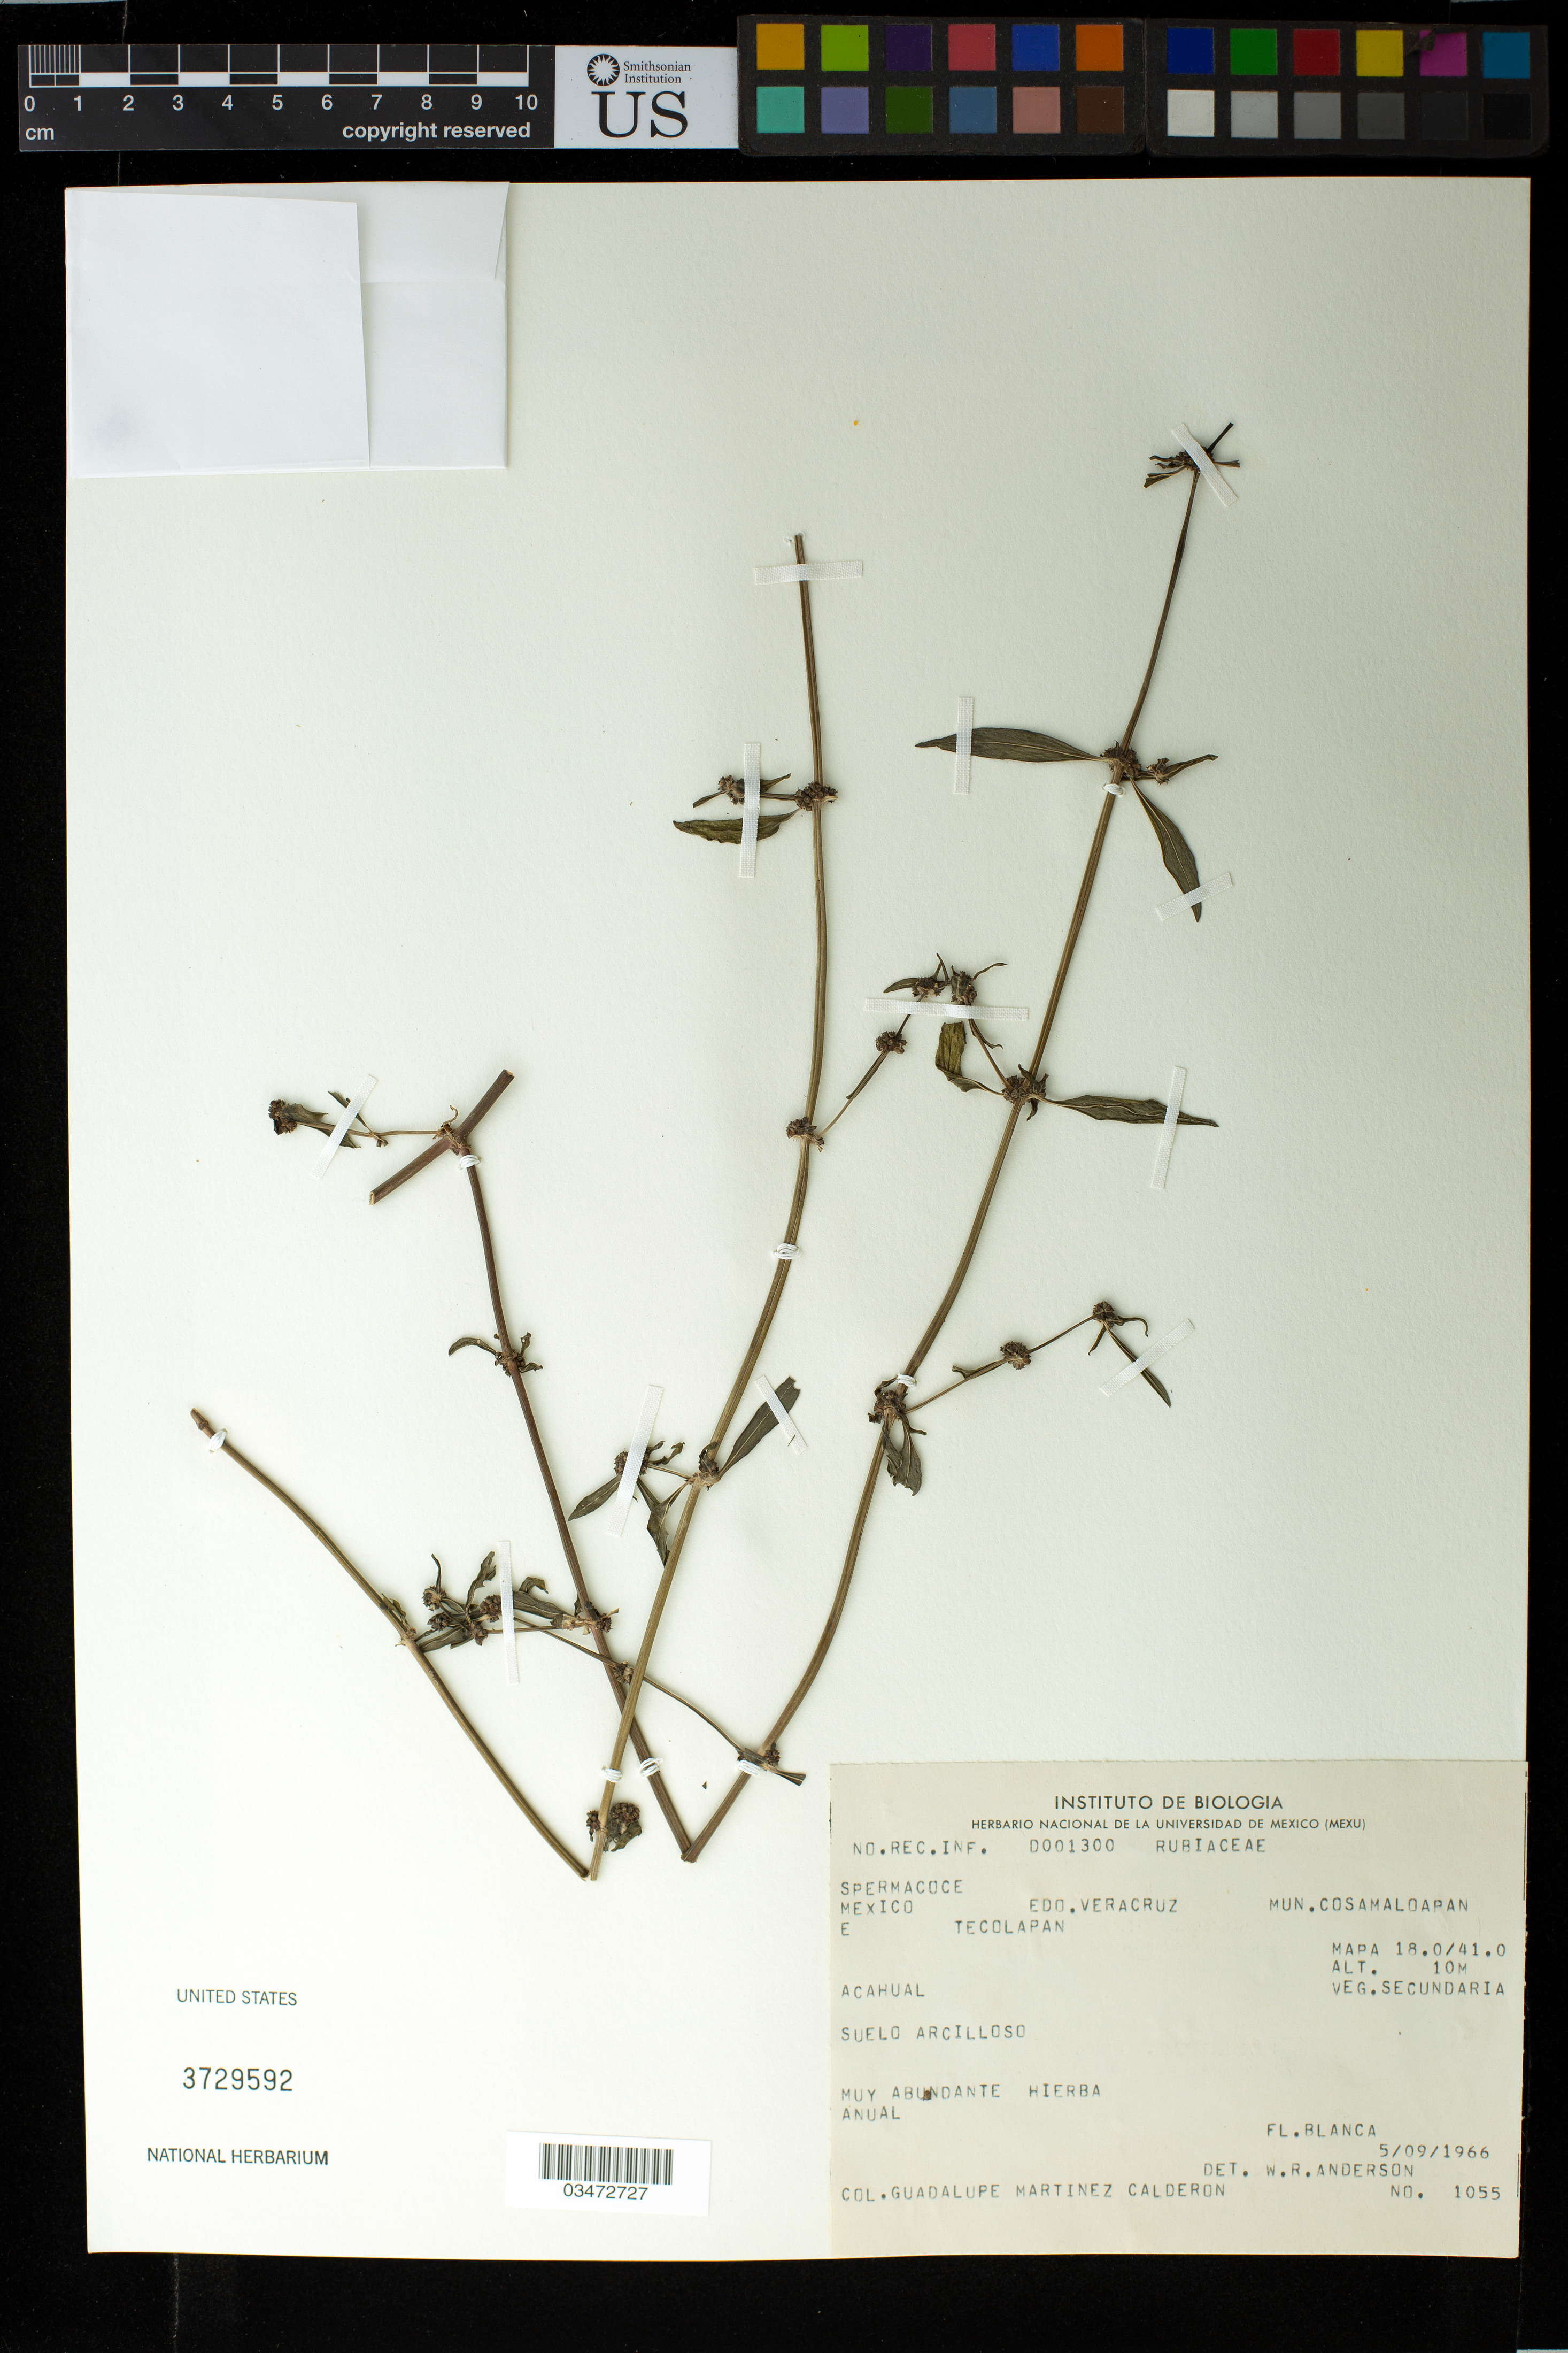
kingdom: Plantae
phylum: Tracheophyta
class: Magnoliopsida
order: Gentianales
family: Rubiaceae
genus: Spermacoce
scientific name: Spermacoce sp.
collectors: G. Martinez-C.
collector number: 1055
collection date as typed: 5 Sep 1966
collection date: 1966-09-05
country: Mexico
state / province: Veracruz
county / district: Cosamaloapan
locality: Ciudad Aleman Mun. Cosamaloapan Mapa 18.0/41.0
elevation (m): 10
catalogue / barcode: US 3729592